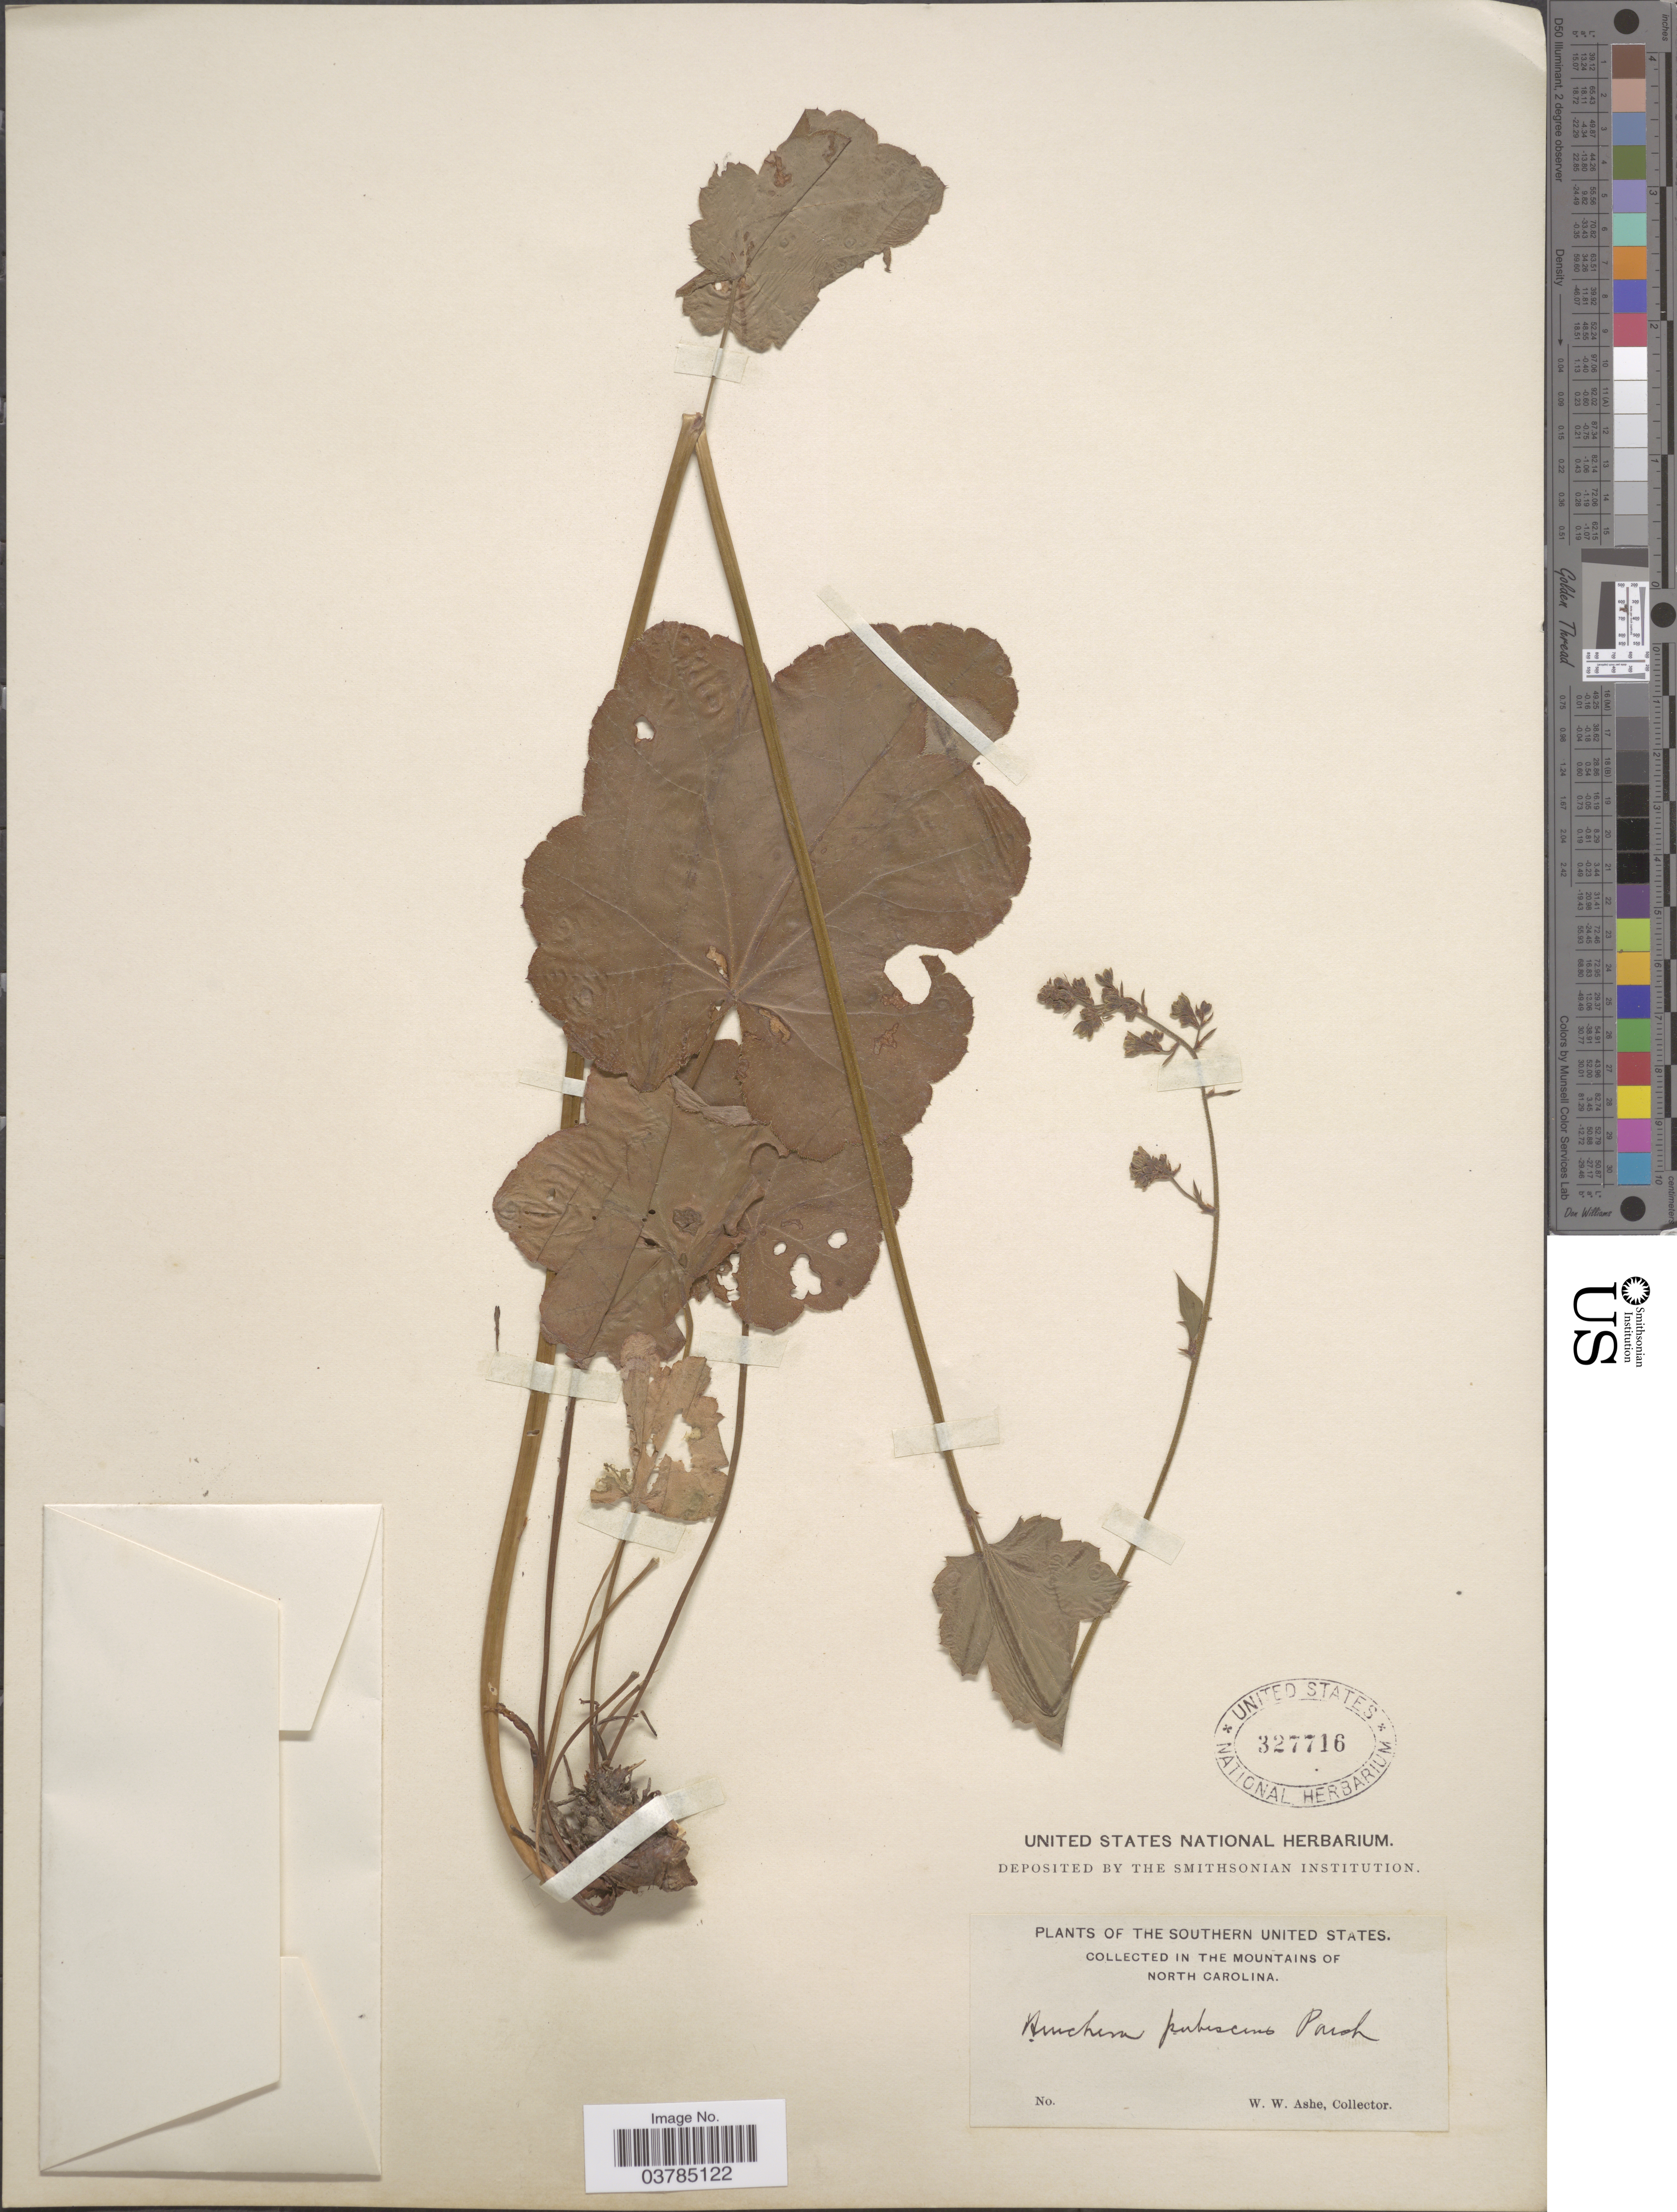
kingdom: Plantae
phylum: Tracheophyta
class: Magnoliopsida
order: Saxifragales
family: Saxifragaceae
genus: Heuchera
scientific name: Heuchera pubescens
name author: Pursh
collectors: W. W. Ashe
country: United States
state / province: North Carolina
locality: Southern United States. In the Mountains of North Carolina.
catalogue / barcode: US 327716